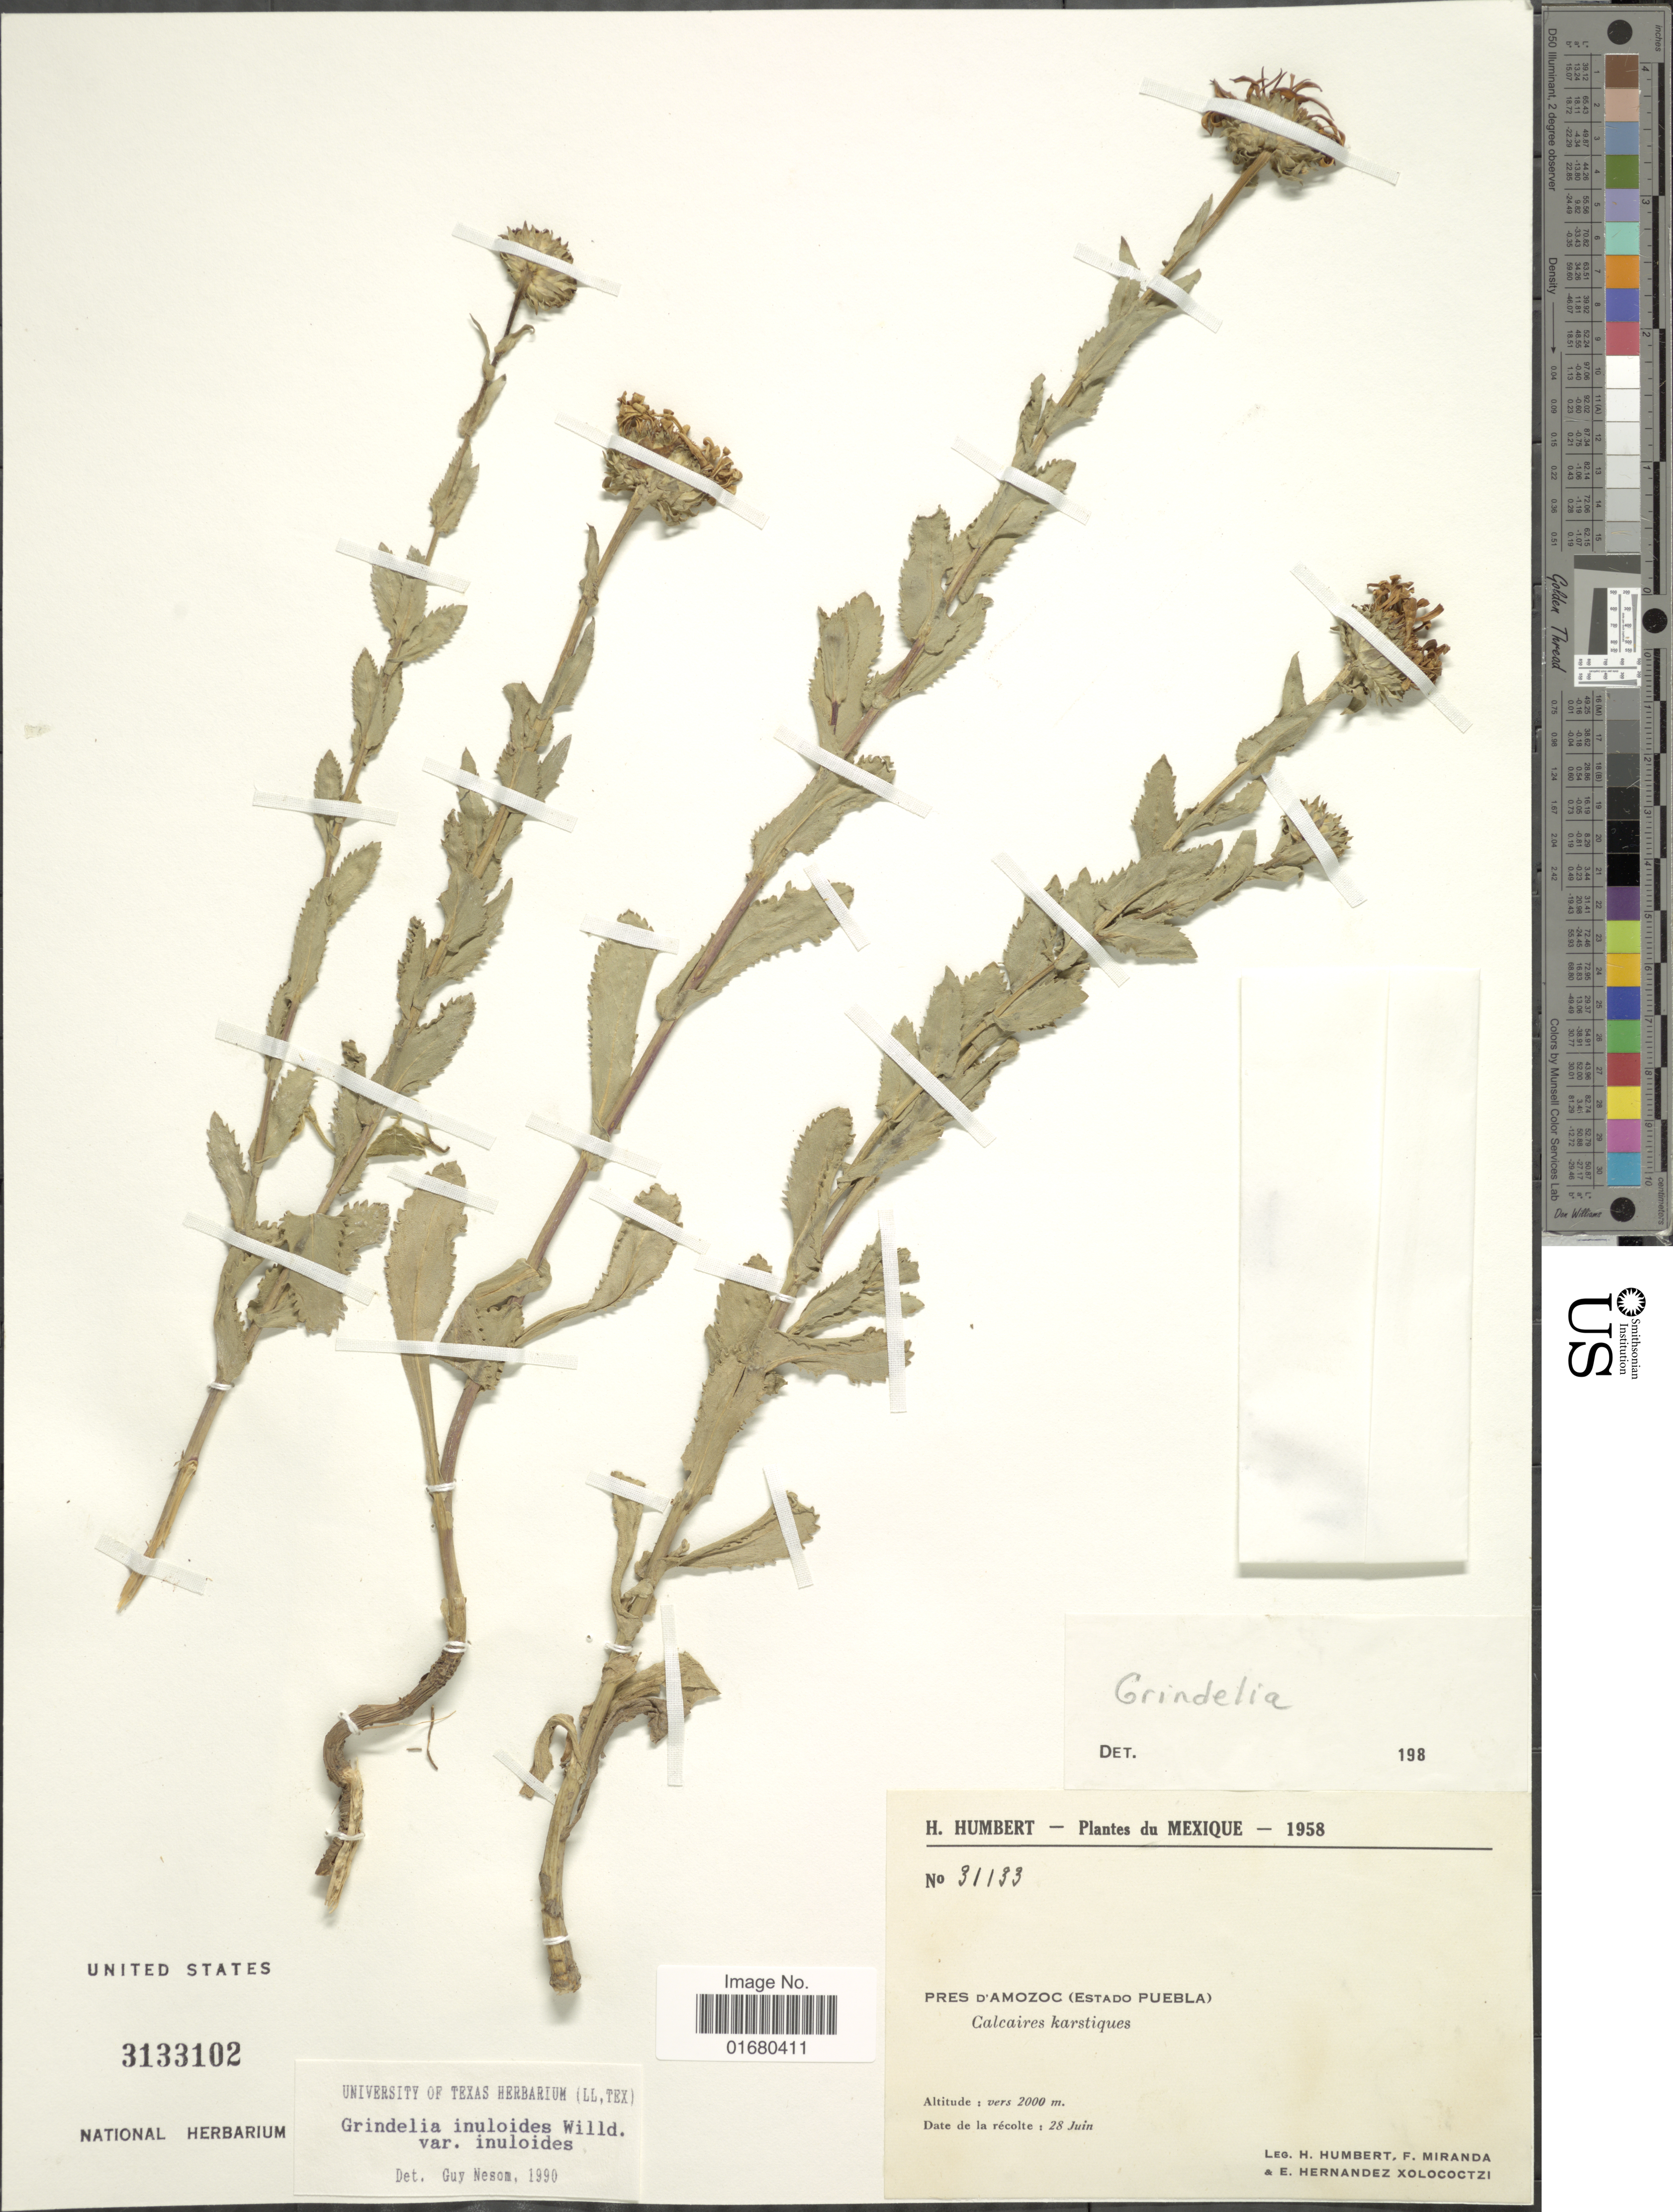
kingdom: Plantae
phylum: Tracheophyta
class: Magnoliopsida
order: Asterales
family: Asteraceae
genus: Grindelia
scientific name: Grindelia inuloides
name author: Willd.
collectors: H. Humbert & F. Miranda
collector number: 31133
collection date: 1958-06-28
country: Mexico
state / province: Puebla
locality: Pres d'Amozoc, Calcaires Kartiques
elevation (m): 2000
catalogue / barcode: US 3133102